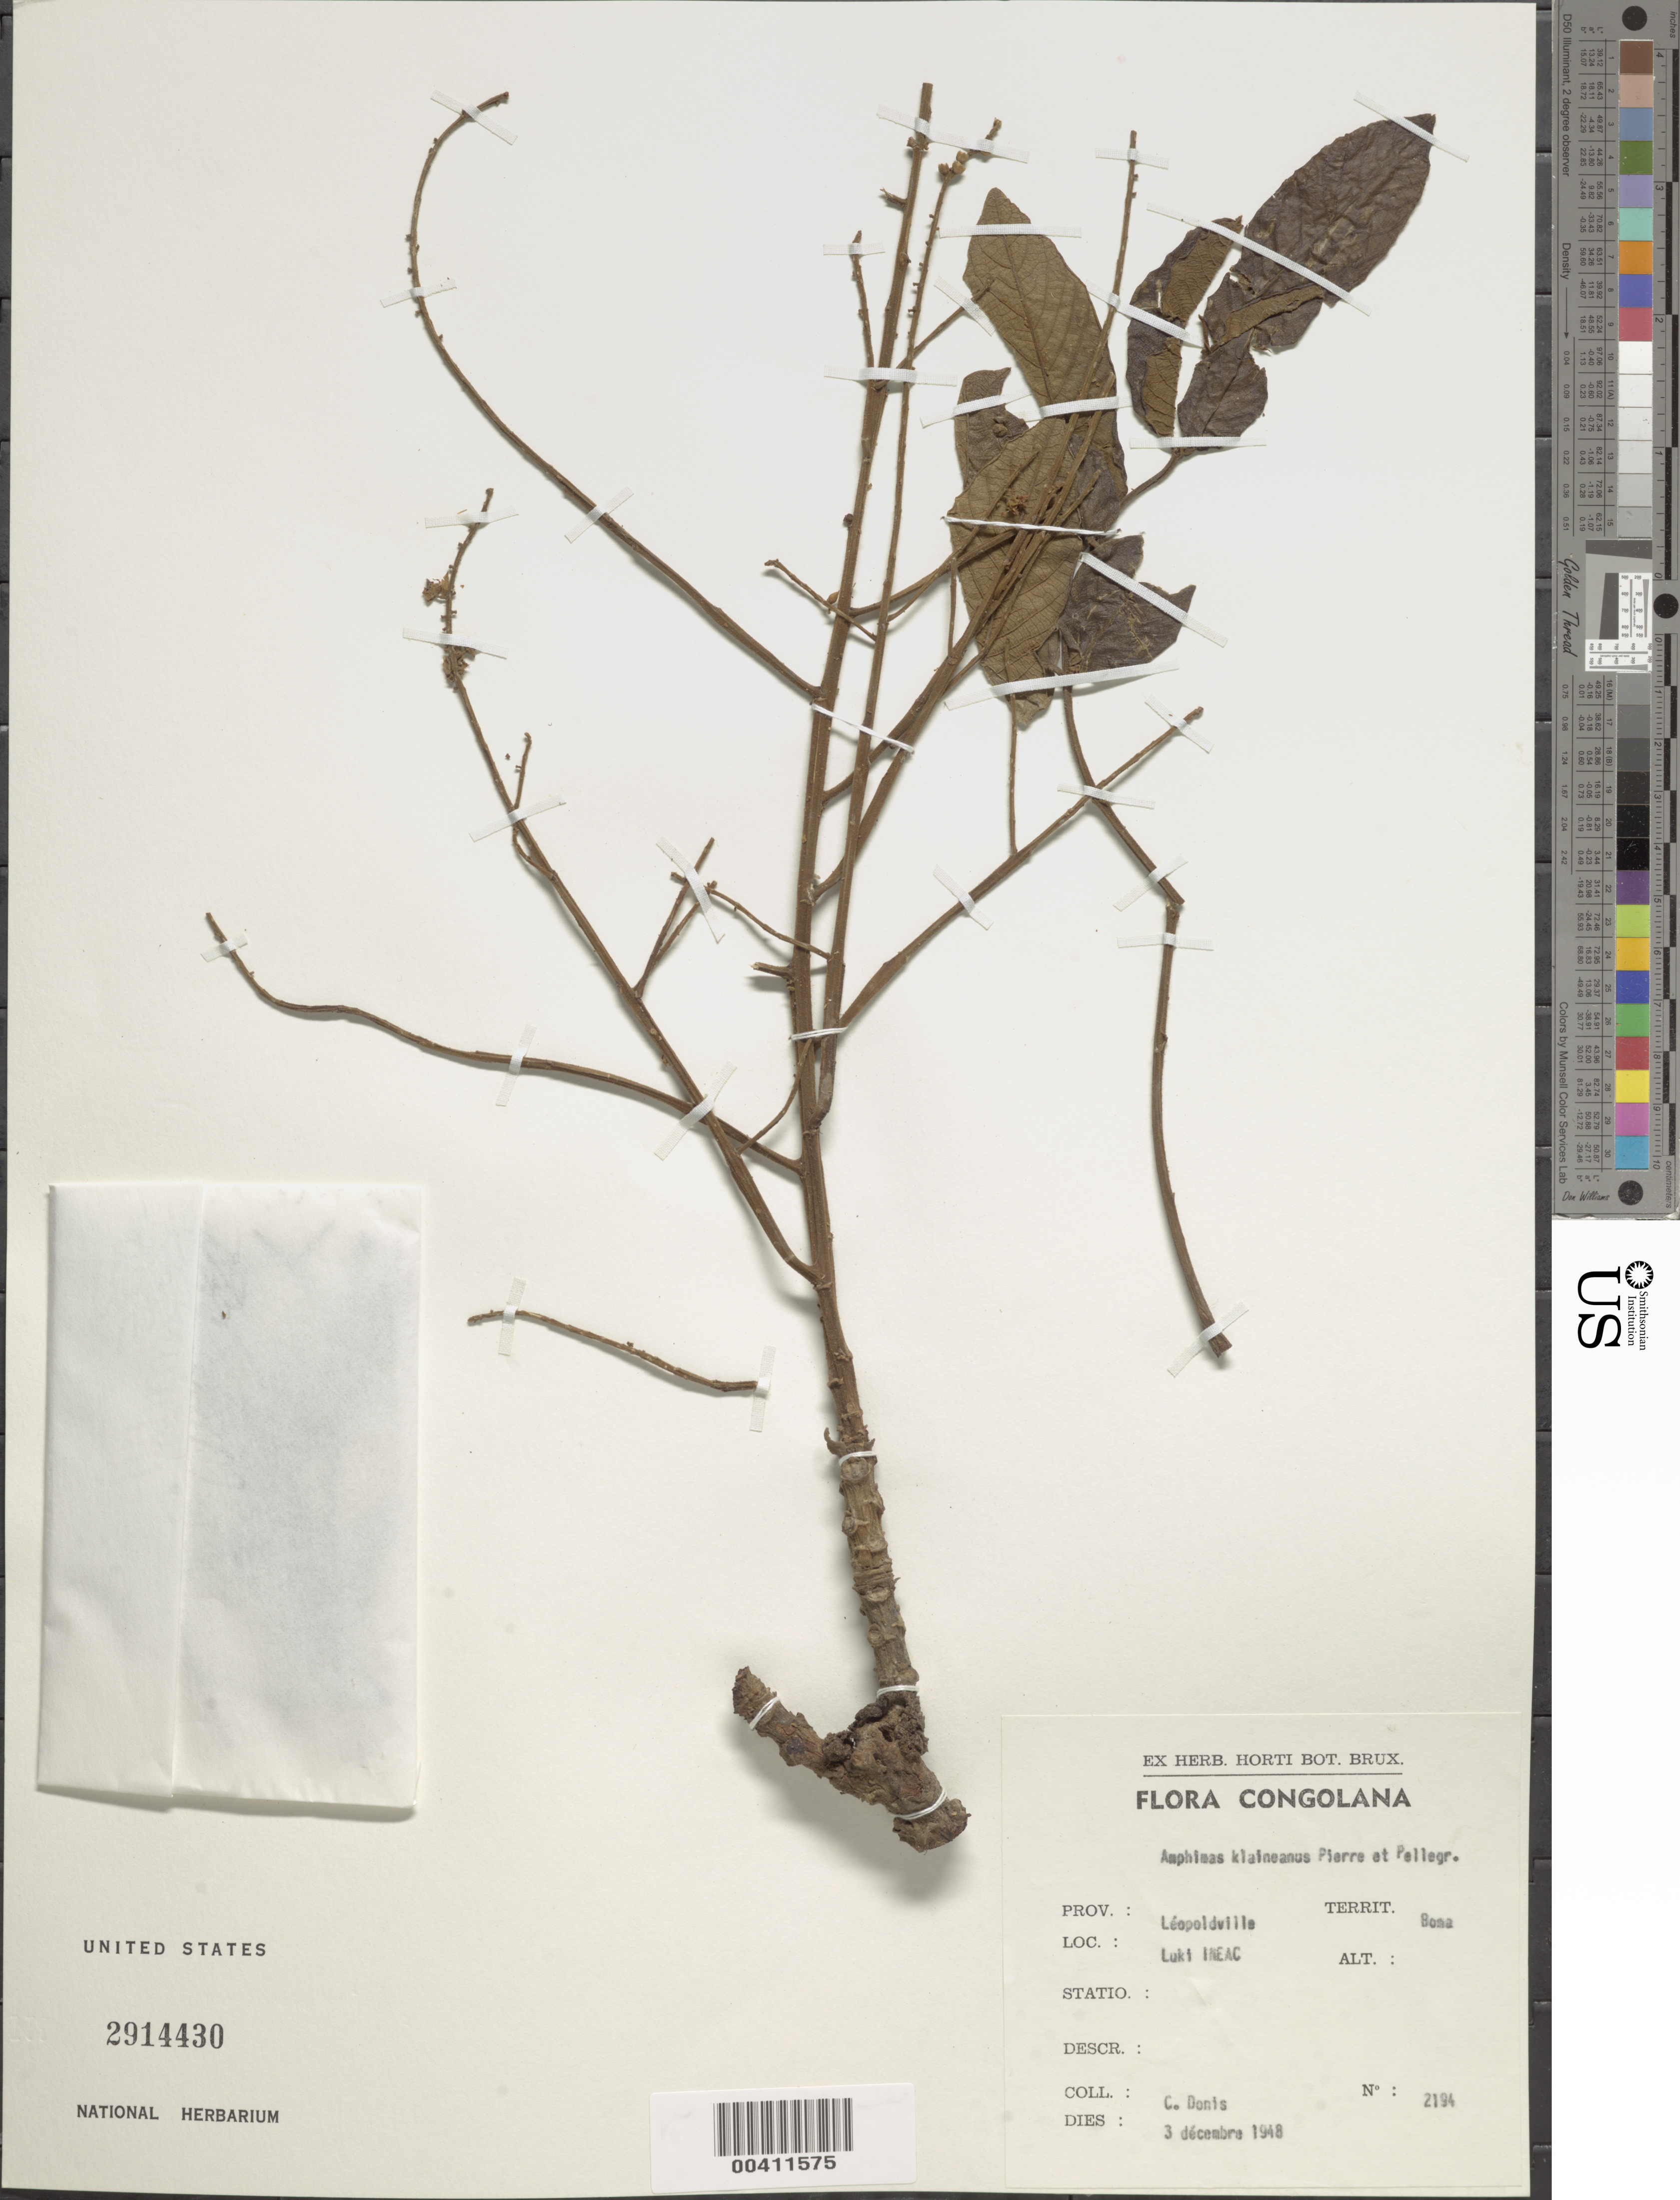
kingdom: Plantae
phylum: Tracheophyta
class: Magnoliopsida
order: Fabales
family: Fabaceae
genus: Amphimas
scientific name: Amphimas klaineanus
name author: Pierre & Pellegr.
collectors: C. Donis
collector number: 2194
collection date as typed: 03 Dec 1948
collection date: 1948-12-03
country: Congo, Democratic Republic of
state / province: Kinshasa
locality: Leopoldville, boma territ., luki ineac.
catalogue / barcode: US 2914430